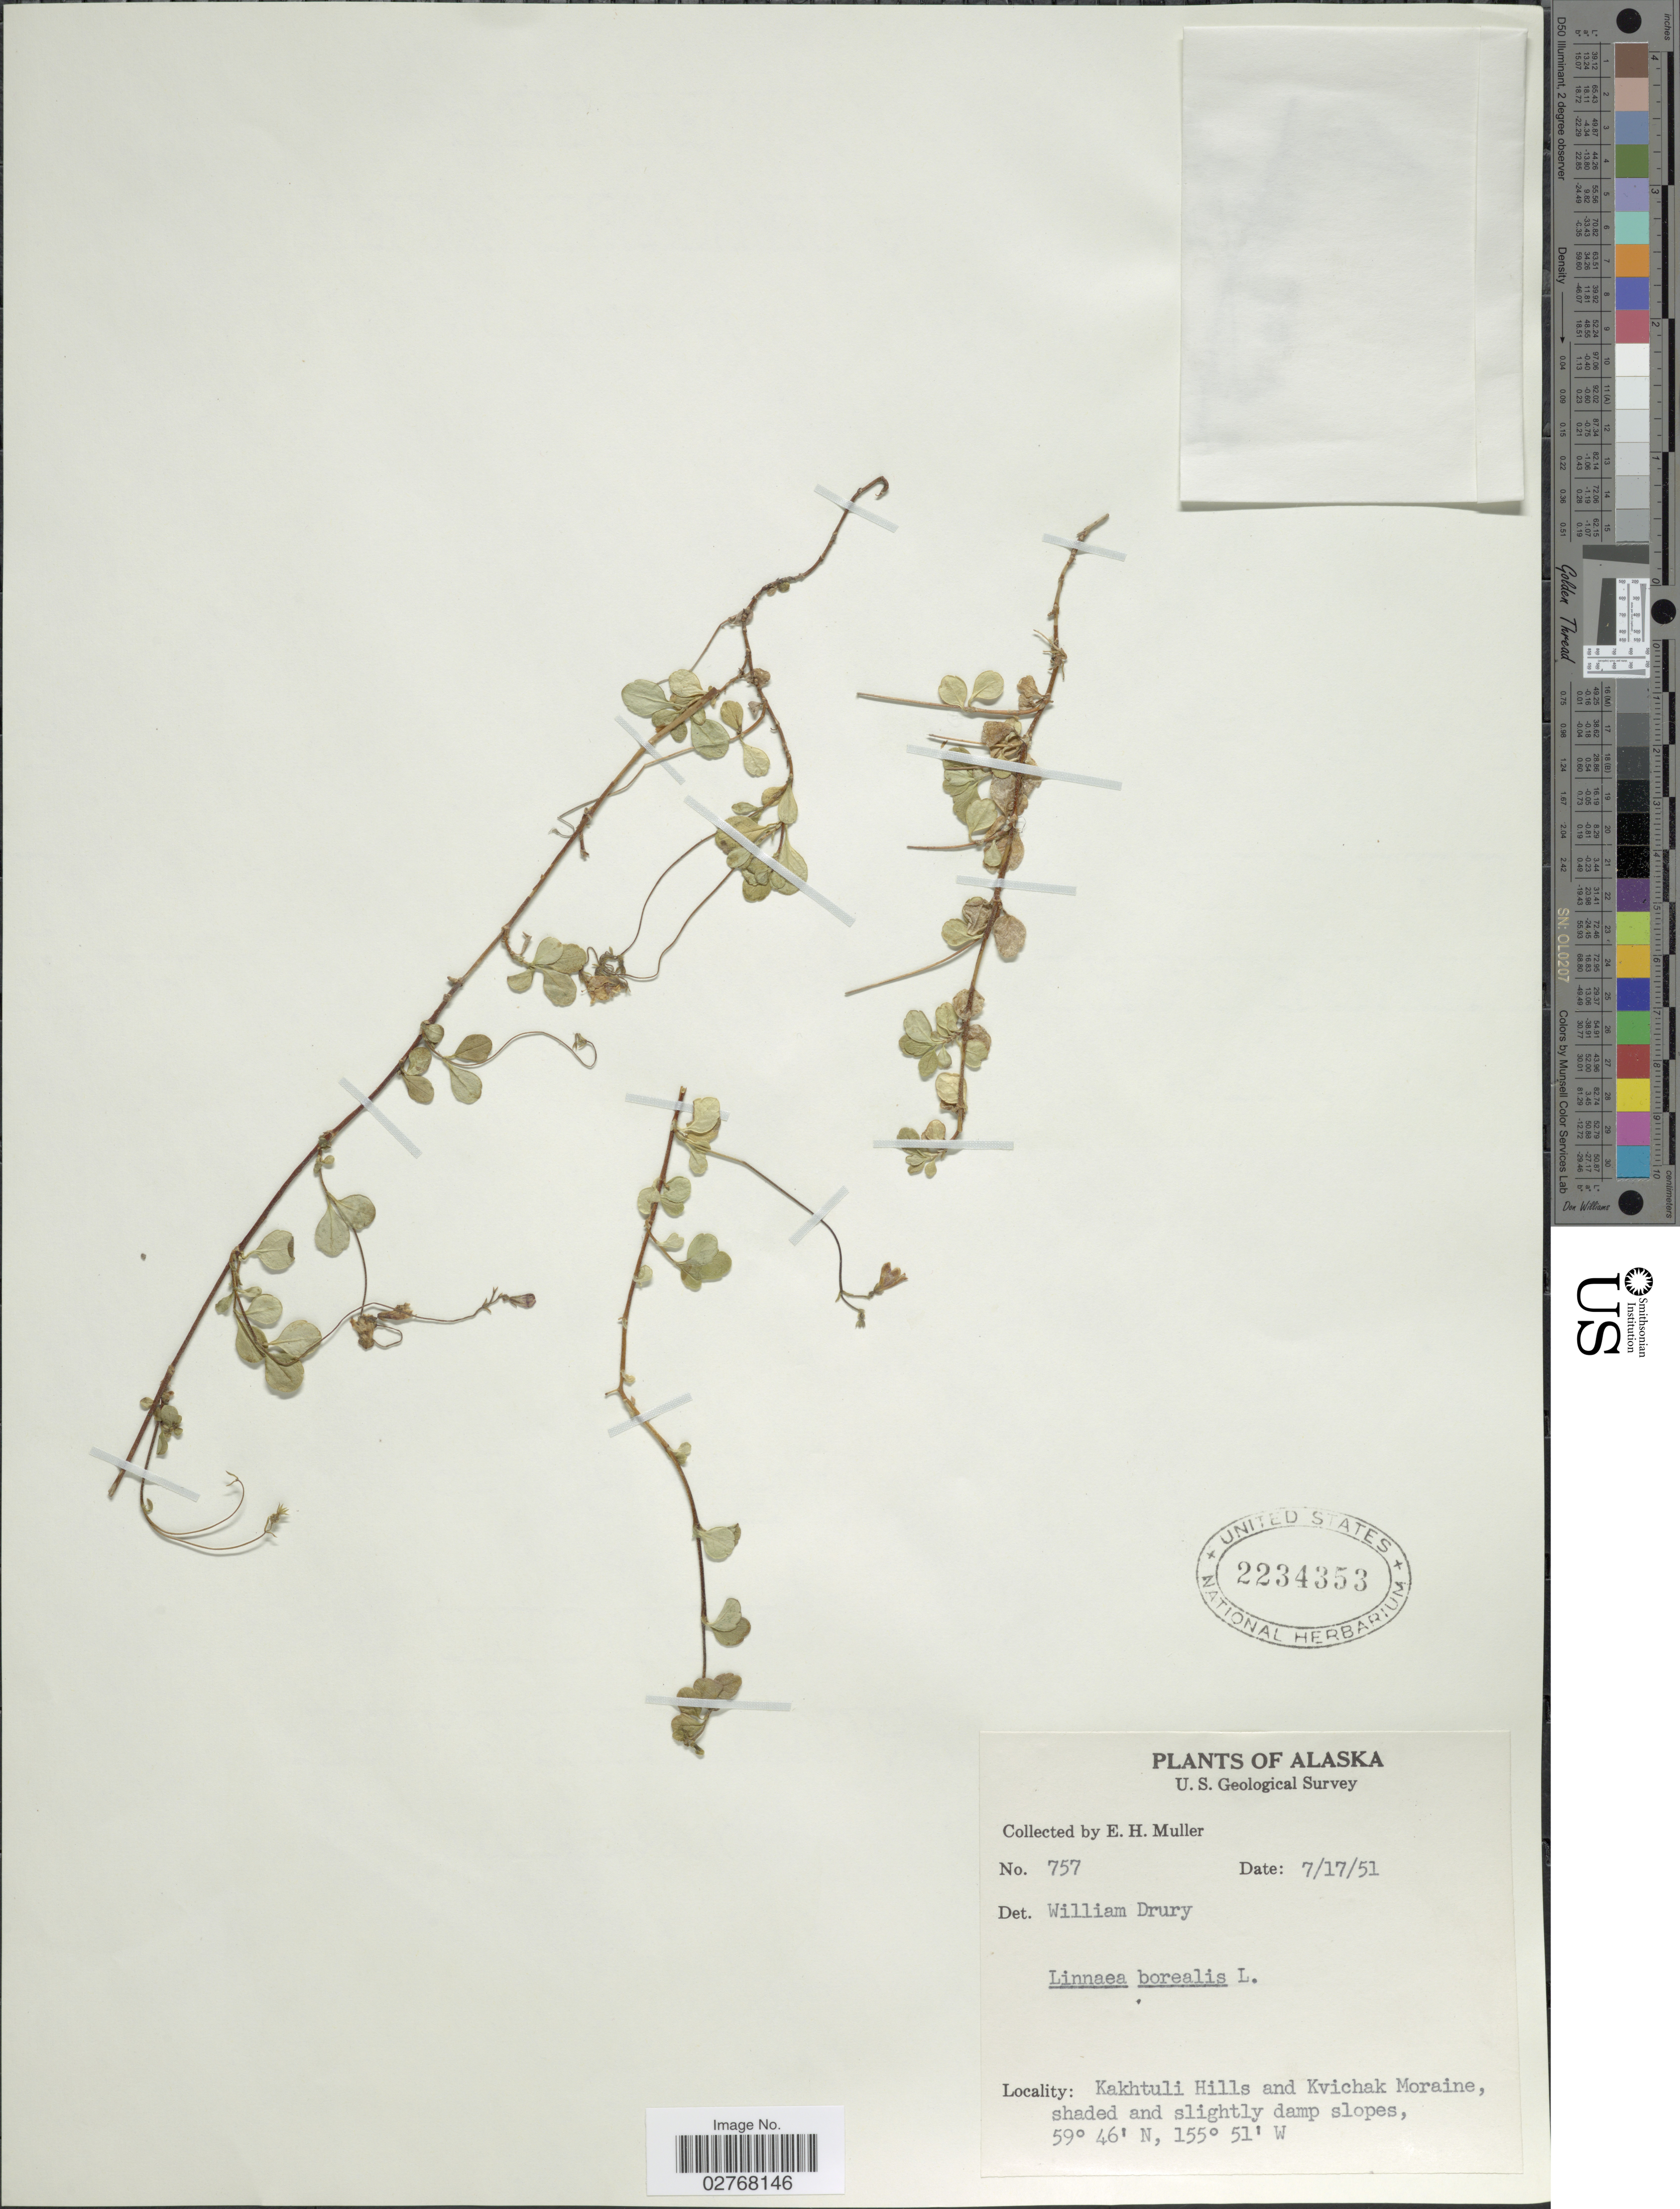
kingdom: Plantae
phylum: Tracheophyta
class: Magnoliopsida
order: Dipsacales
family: Caprifoliaceae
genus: Linnaea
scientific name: Linnaea borealis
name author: L.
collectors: E. H. Muller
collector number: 757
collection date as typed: Transcribed d/m/y: 17/7/51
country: United States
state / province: Alaska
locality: Kakhtuli Hills and Kvichak Moraine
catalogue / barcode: US 2234353